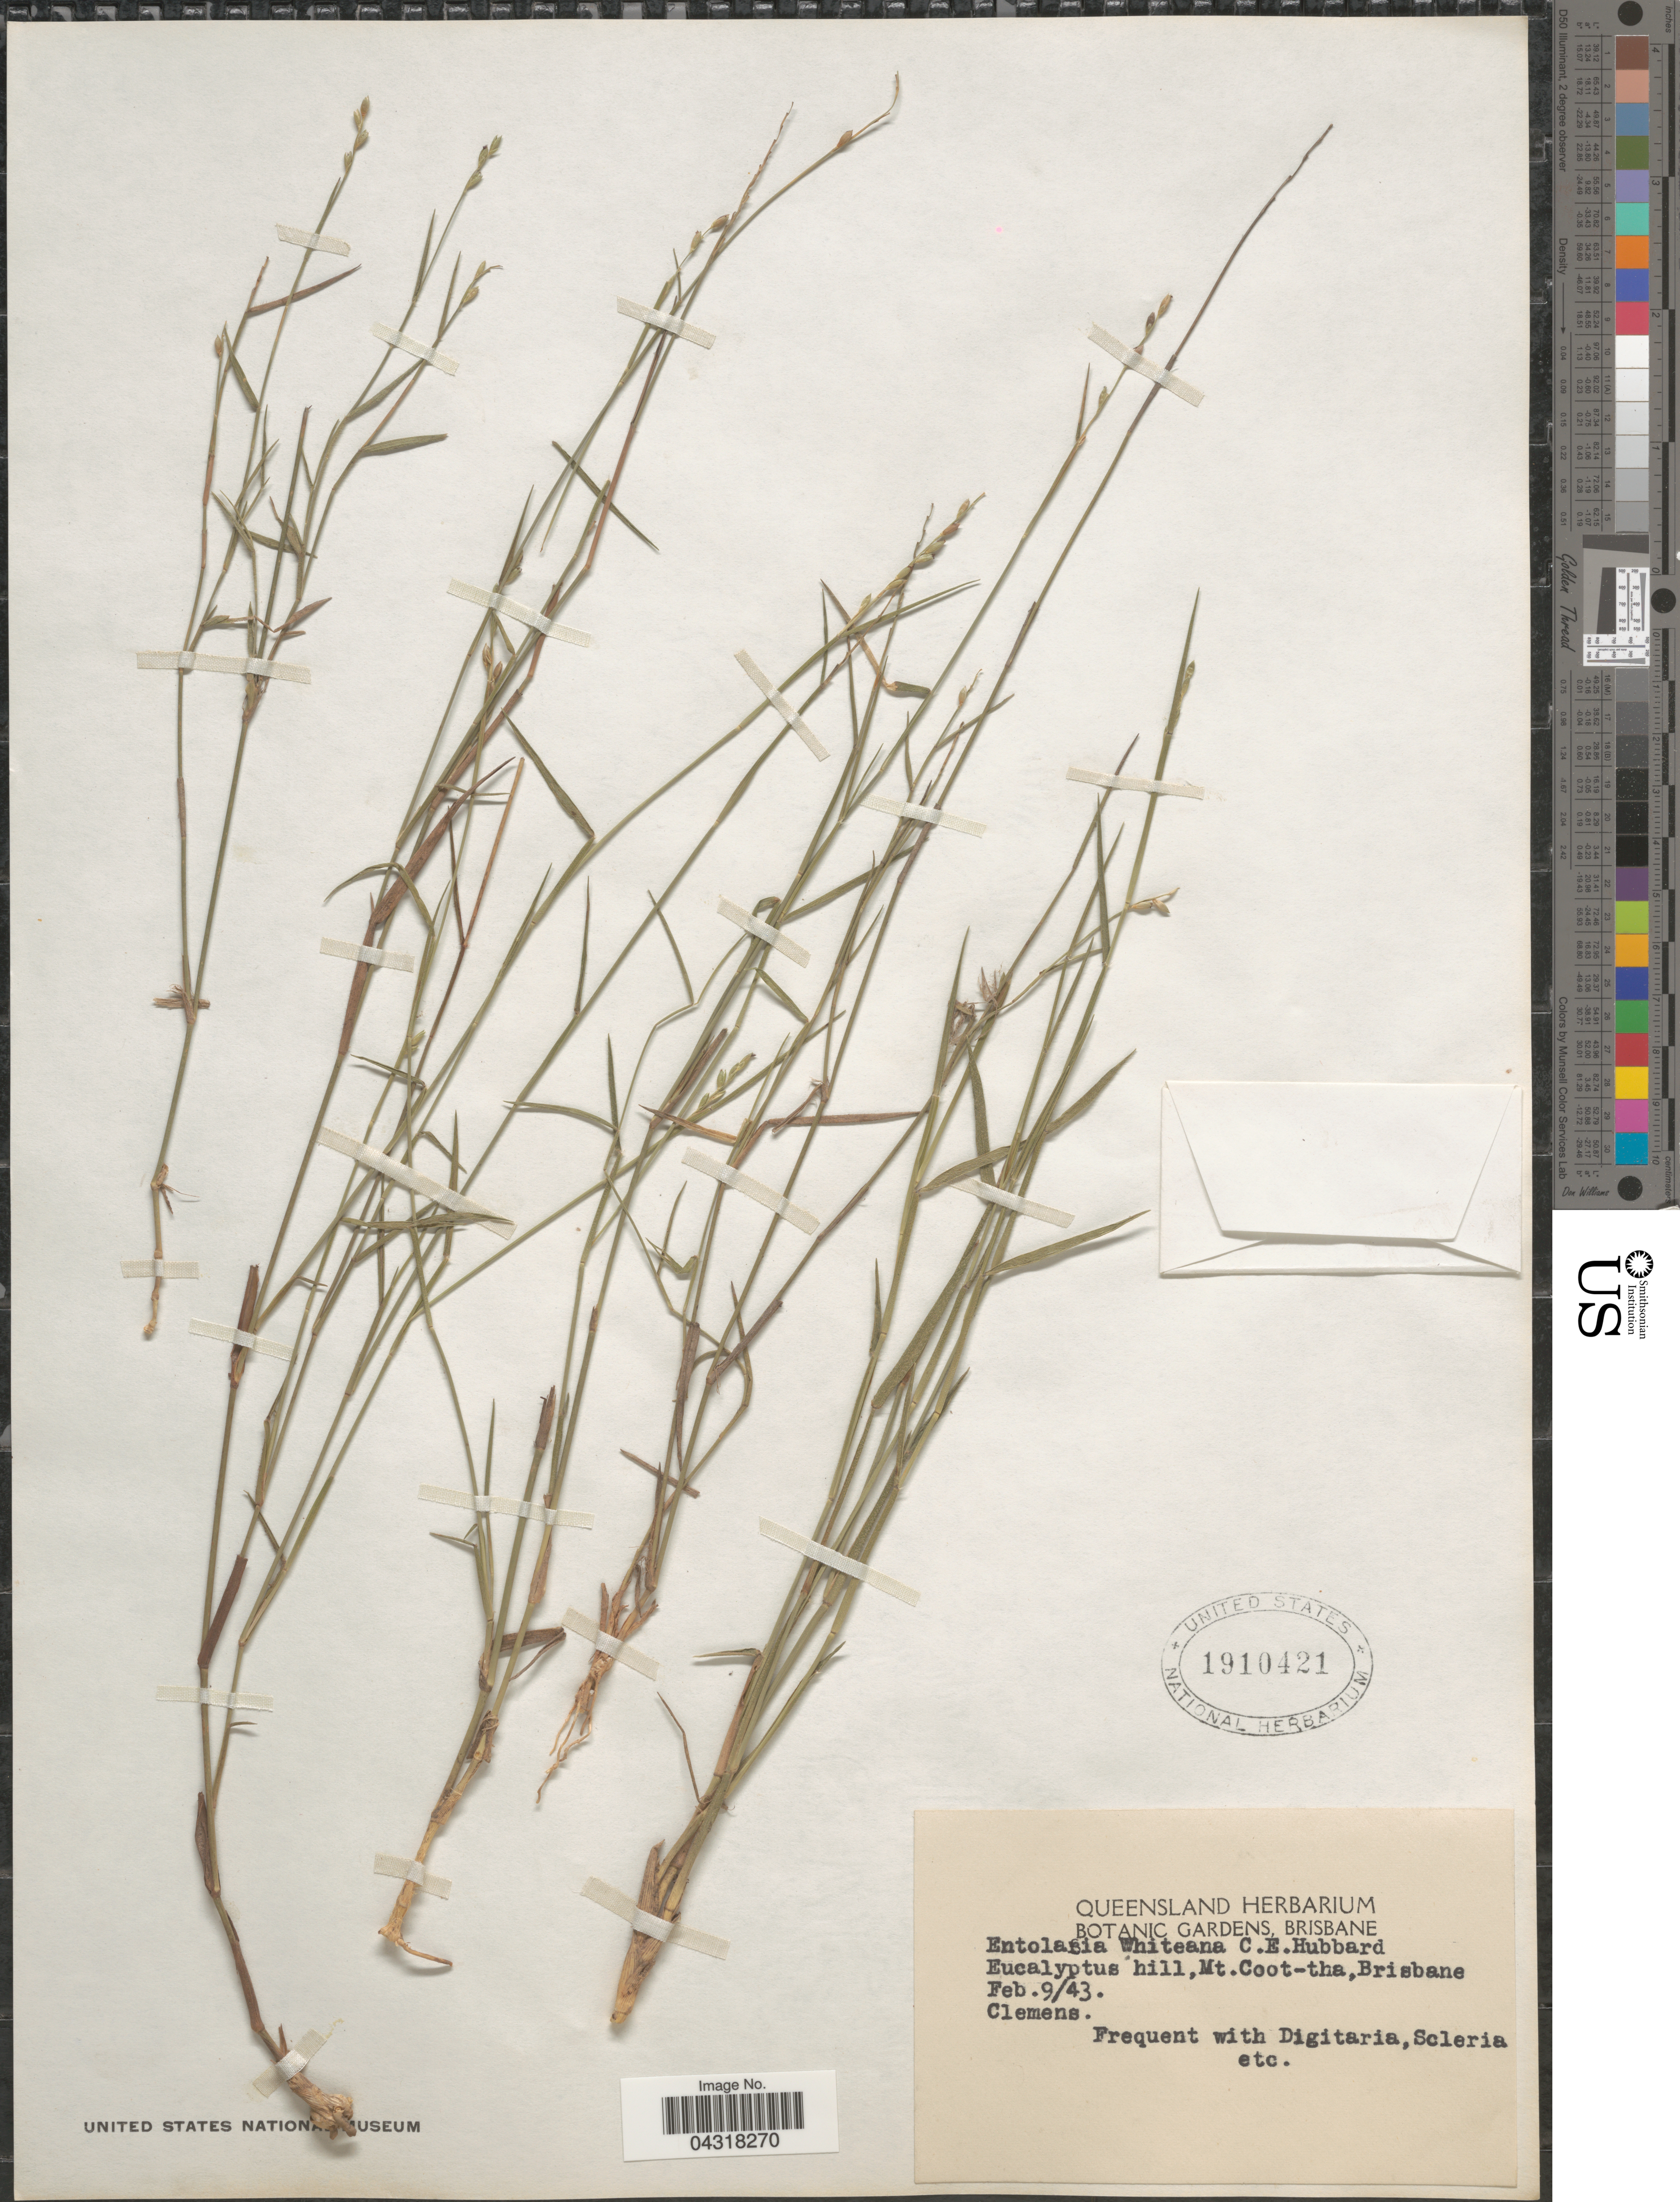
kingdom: Plantae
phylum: Tracheophyta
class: Liliopsida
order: Poales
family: Poaceae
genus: Entolasia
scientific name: Entolasia whiteana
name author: C.E. Hubb.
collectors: -. Clemens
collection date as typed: Transcribed d/m/y: 9/2/43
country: Australia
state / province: Queensland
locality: Eucalyptus hill, Mt. Coot-tha, Brisbane.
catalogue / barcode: US 1910421